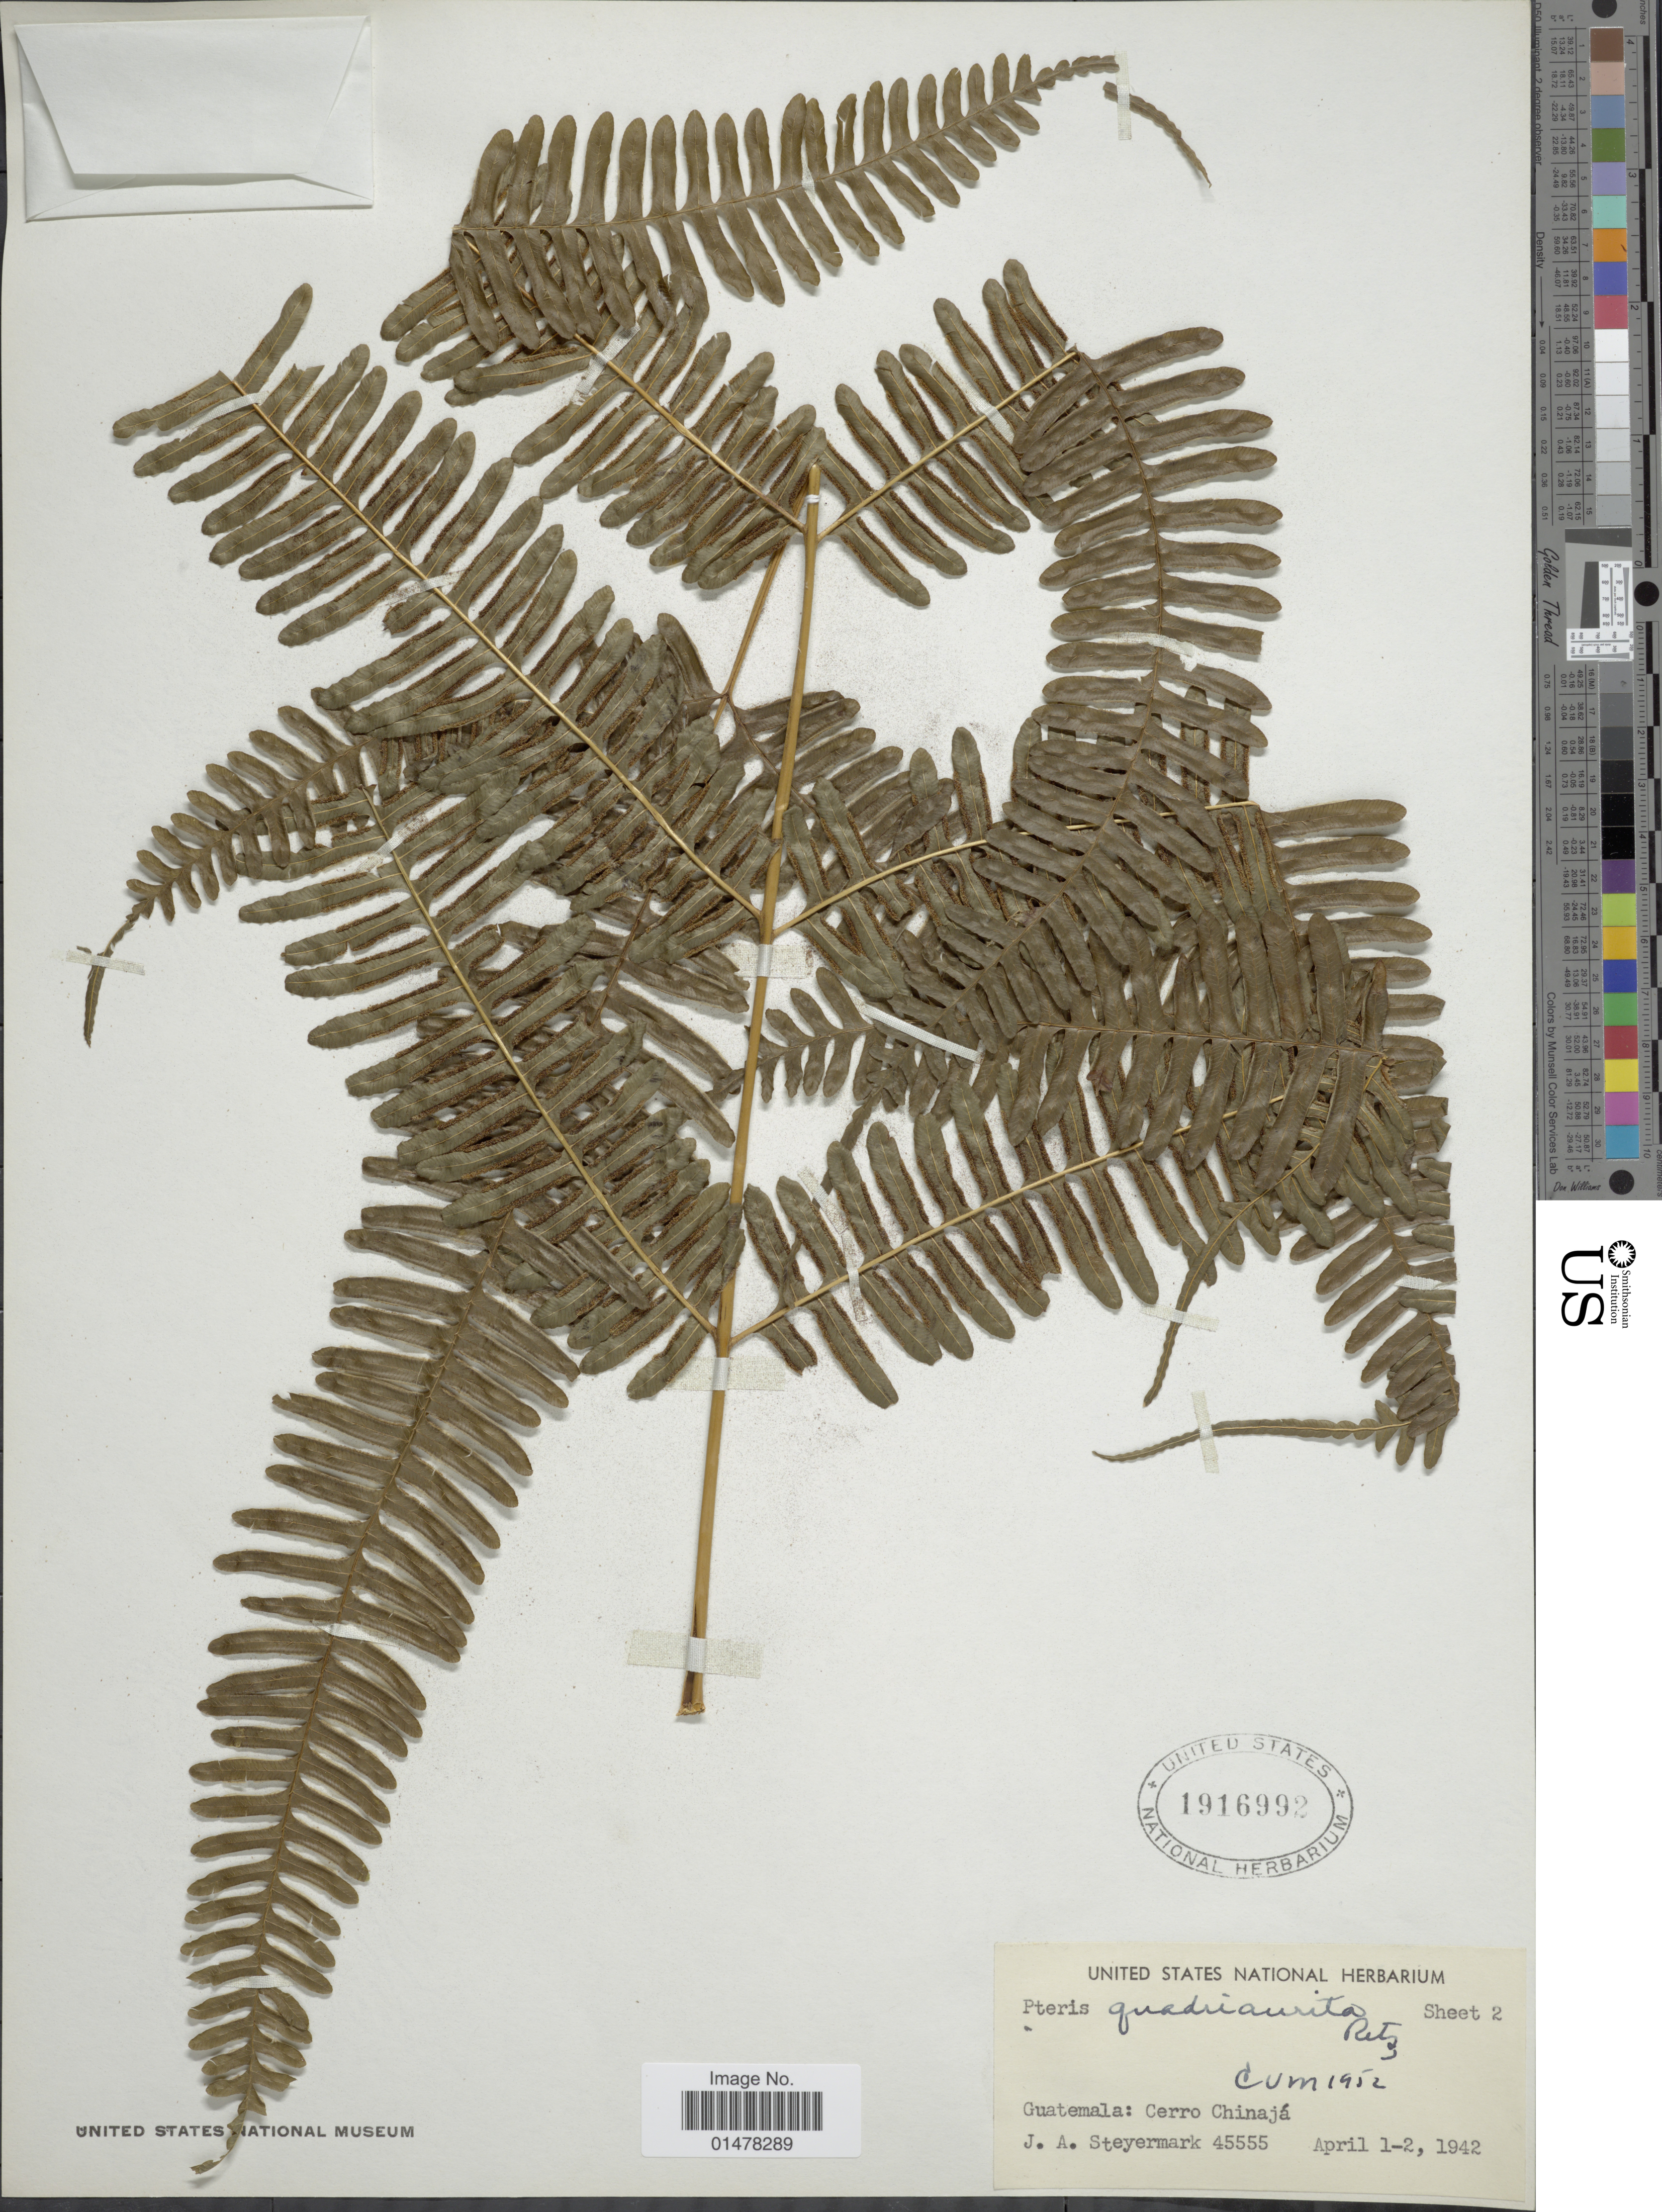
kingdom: Plantae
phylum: Tracheophyta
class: Polypodiopsida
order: Polypodiales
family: Pteridaceae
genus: Pteris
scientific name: Pteris quadriaurita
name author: Retz.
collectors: J. Steyermark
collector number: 45555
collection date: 1942-04-01/1942-04-02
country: Guatemala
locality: Guatemala: Cerro Chinajá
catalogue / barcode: US 1916992